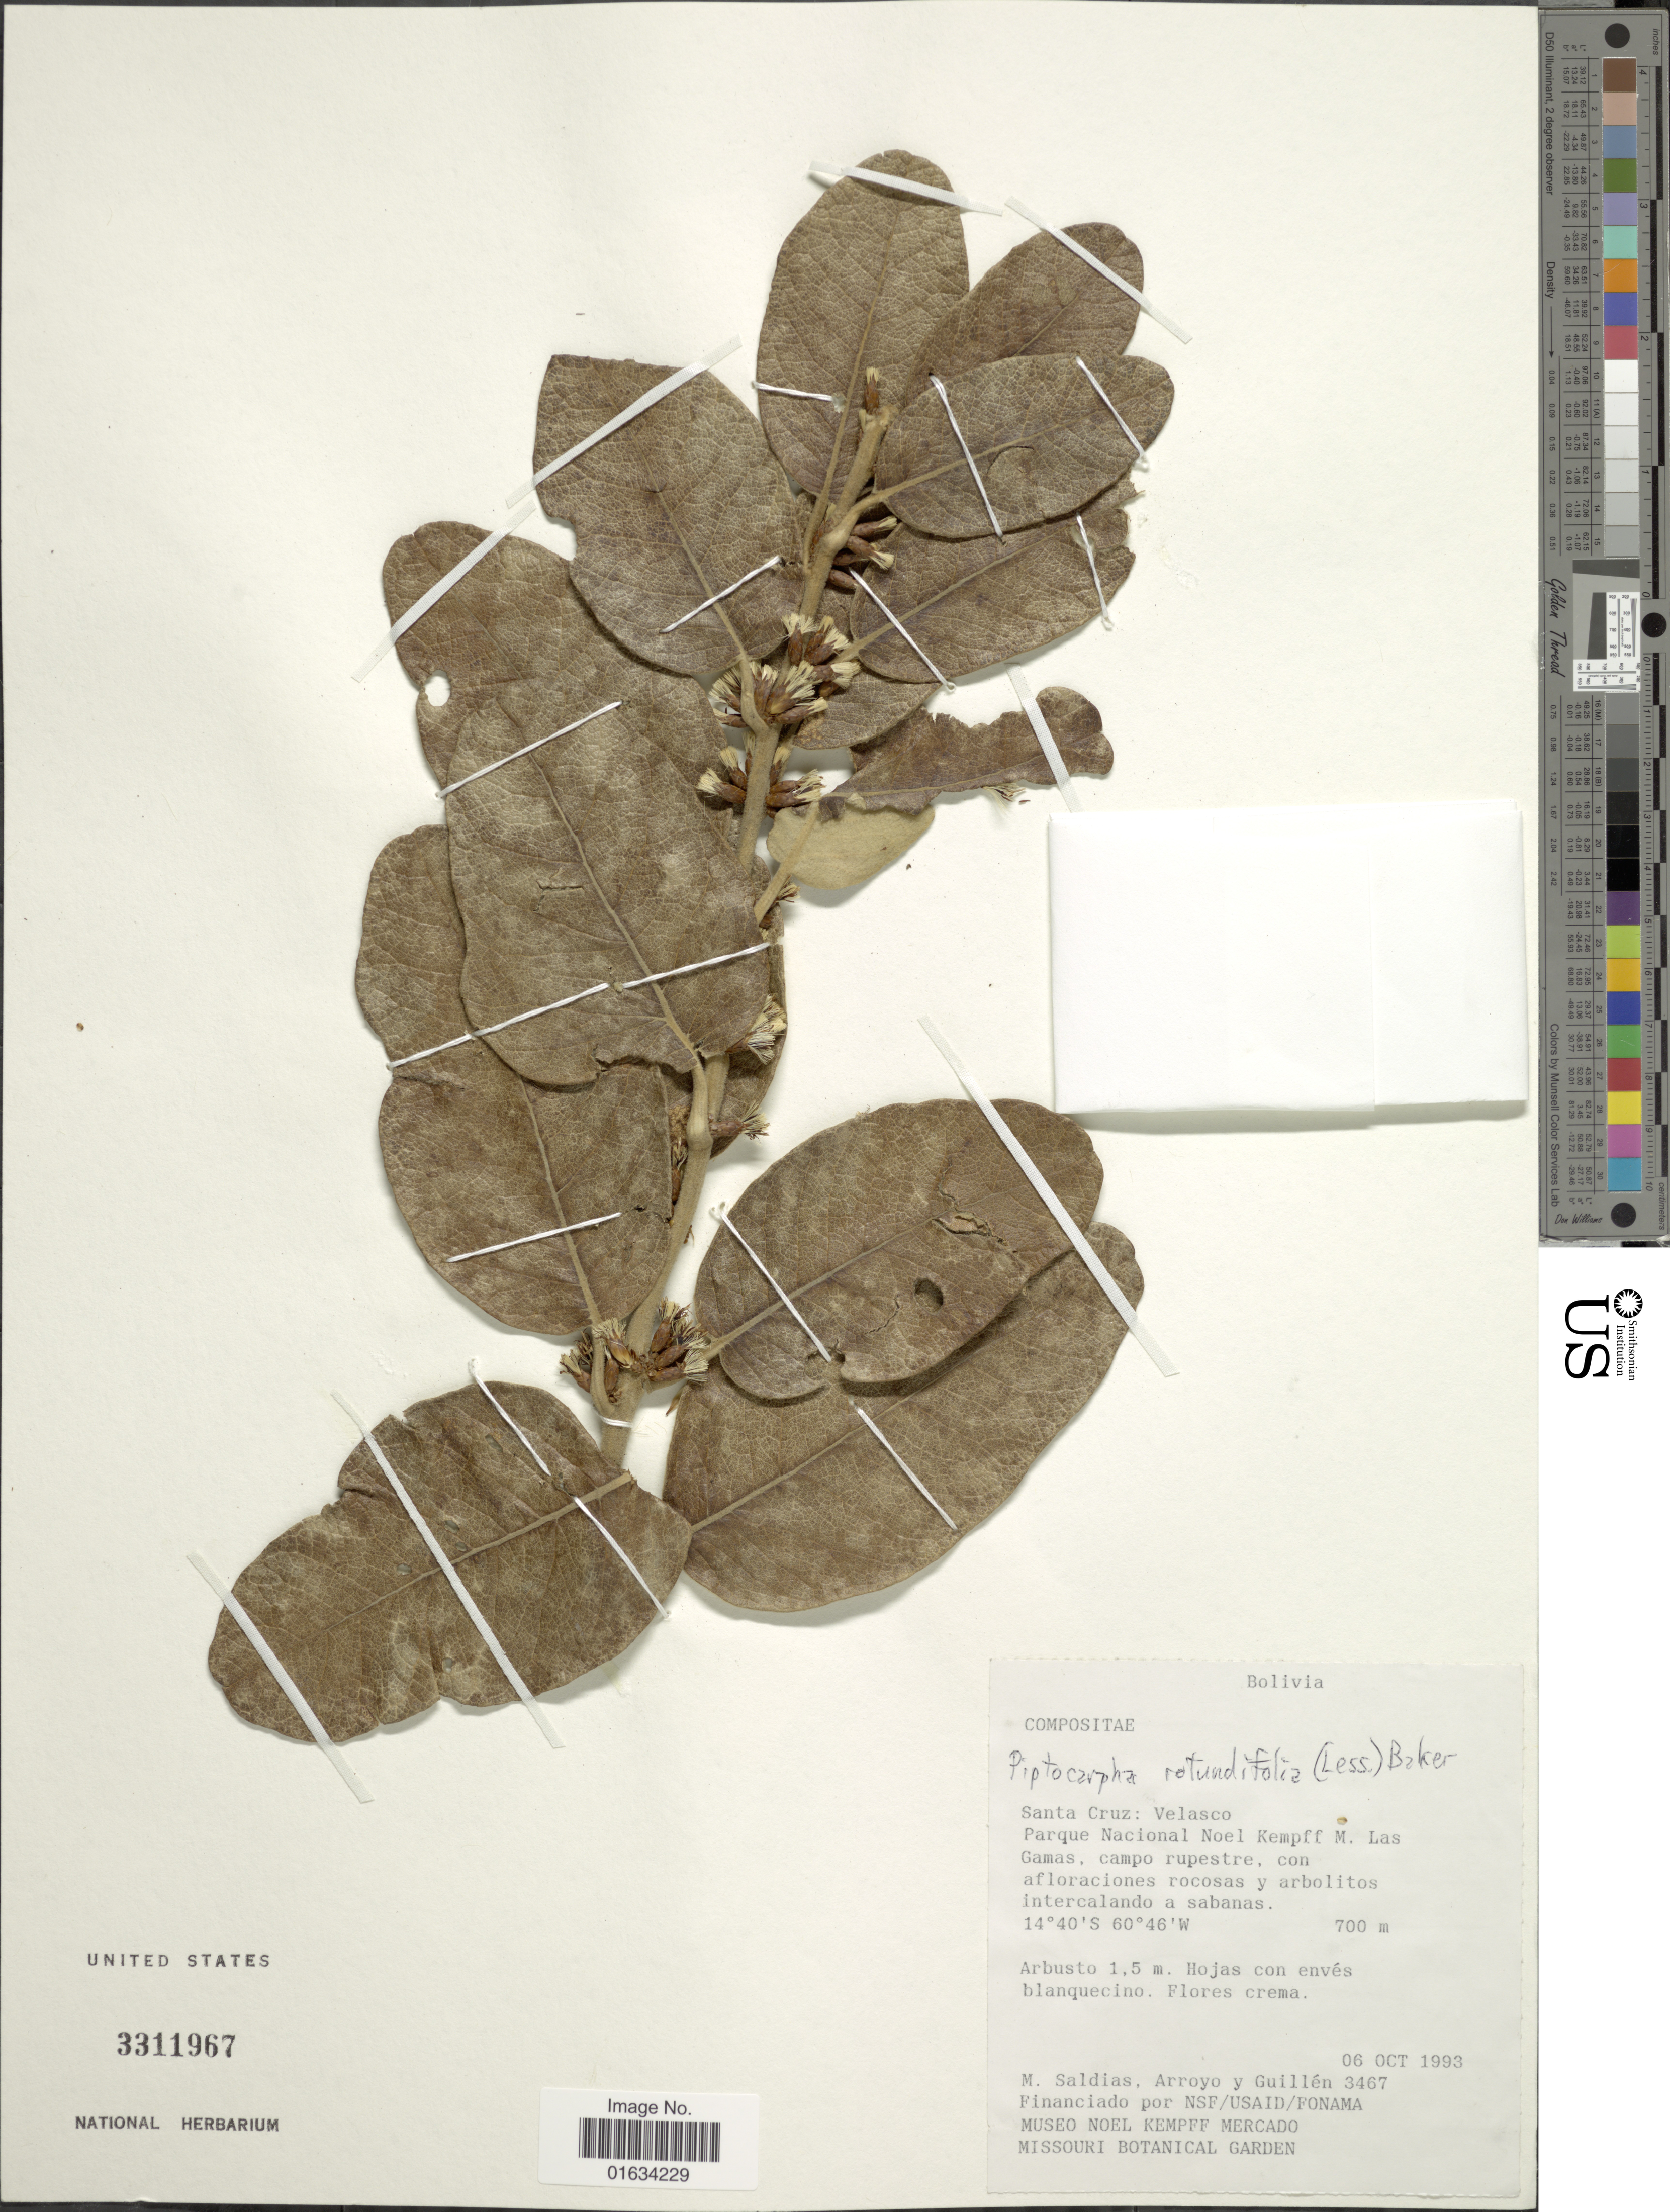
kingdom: Plantae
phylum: Tracheophyta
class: Magnoliopsida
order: Asterales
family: Asteraceae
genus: Piptocarpha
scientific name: Piptocarpha rotundifolia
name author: (Less.) Baker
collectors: M. Saldias, Arroyo, -- & -- Guillen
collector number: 3467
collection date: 1993-10-06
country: Bolivia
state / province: Santa Cruz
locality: Velasco. Parque Nacional Noel Kempff M. Campamento Las Gamas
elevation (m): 700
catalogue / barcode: US 3311967